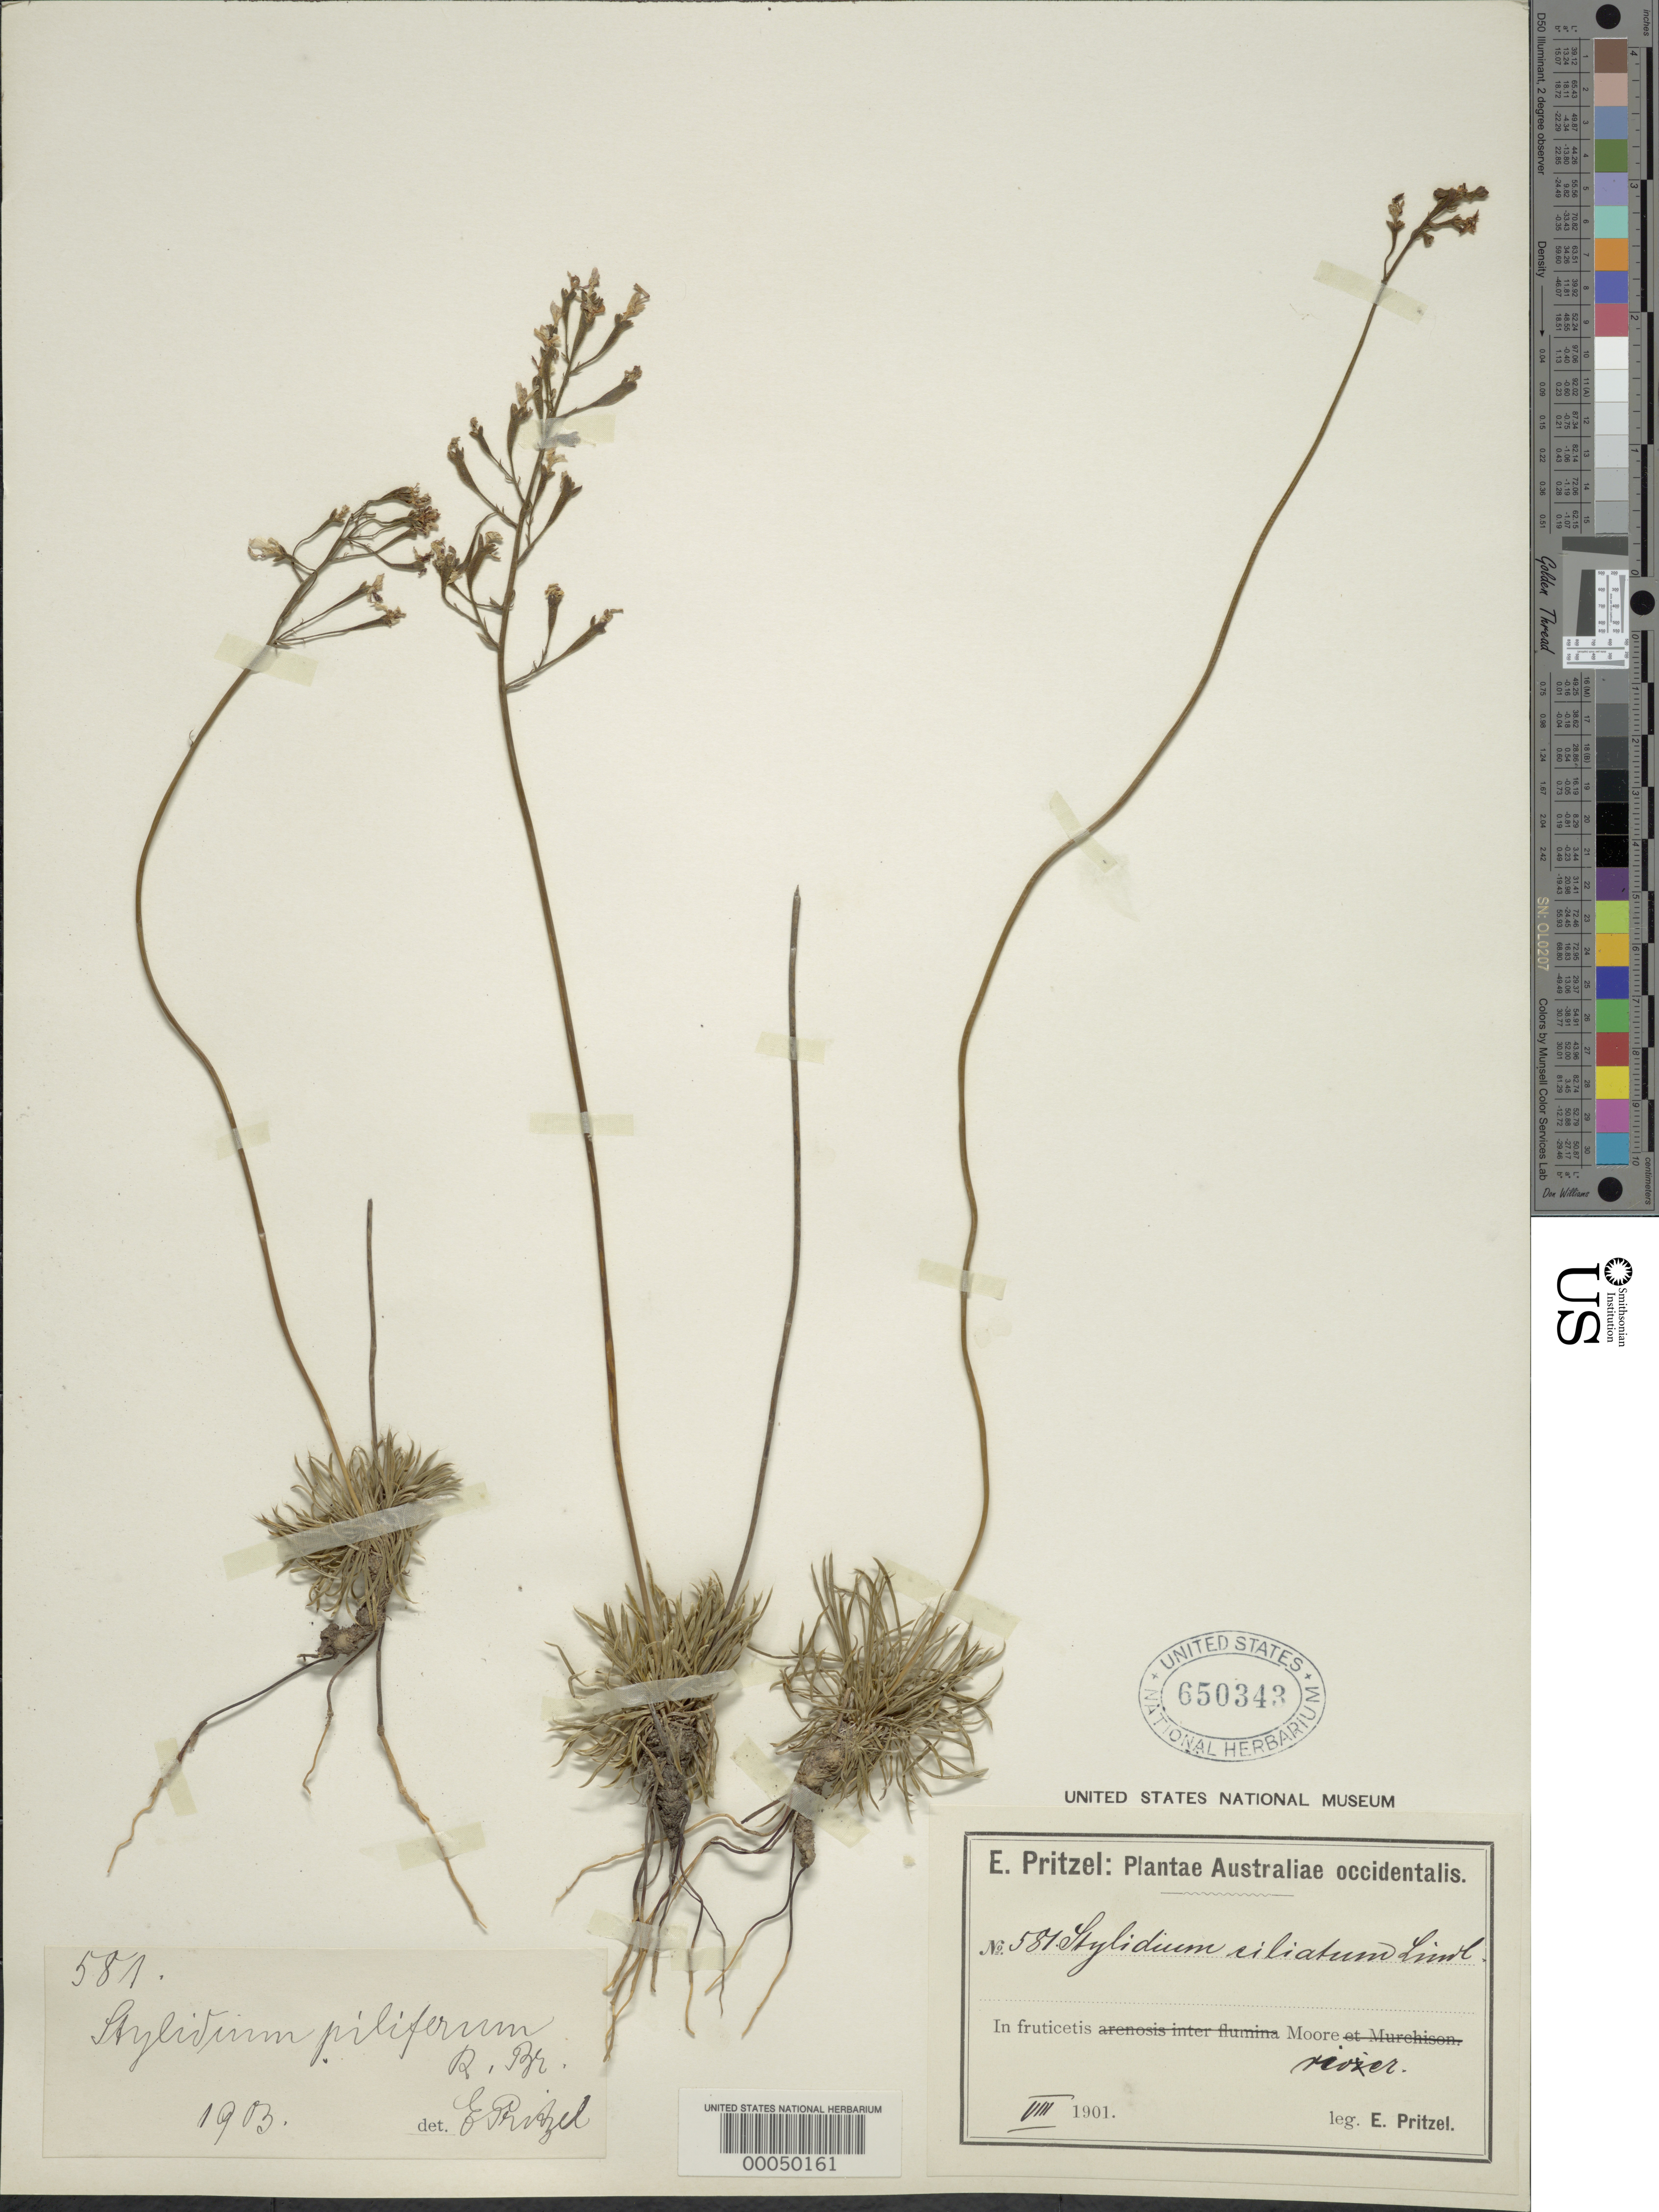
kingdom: Plantae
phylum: Tracheophyta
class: Magnoliopsida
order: Asterales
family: Stylidiaceae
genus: Stylidium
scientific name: Stylidium piliferum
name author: R. Br.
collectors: E. G. Pritzel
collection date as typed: Aug 1901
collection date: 1901-08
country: Australia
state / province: Western Australia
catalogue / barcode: US 650343